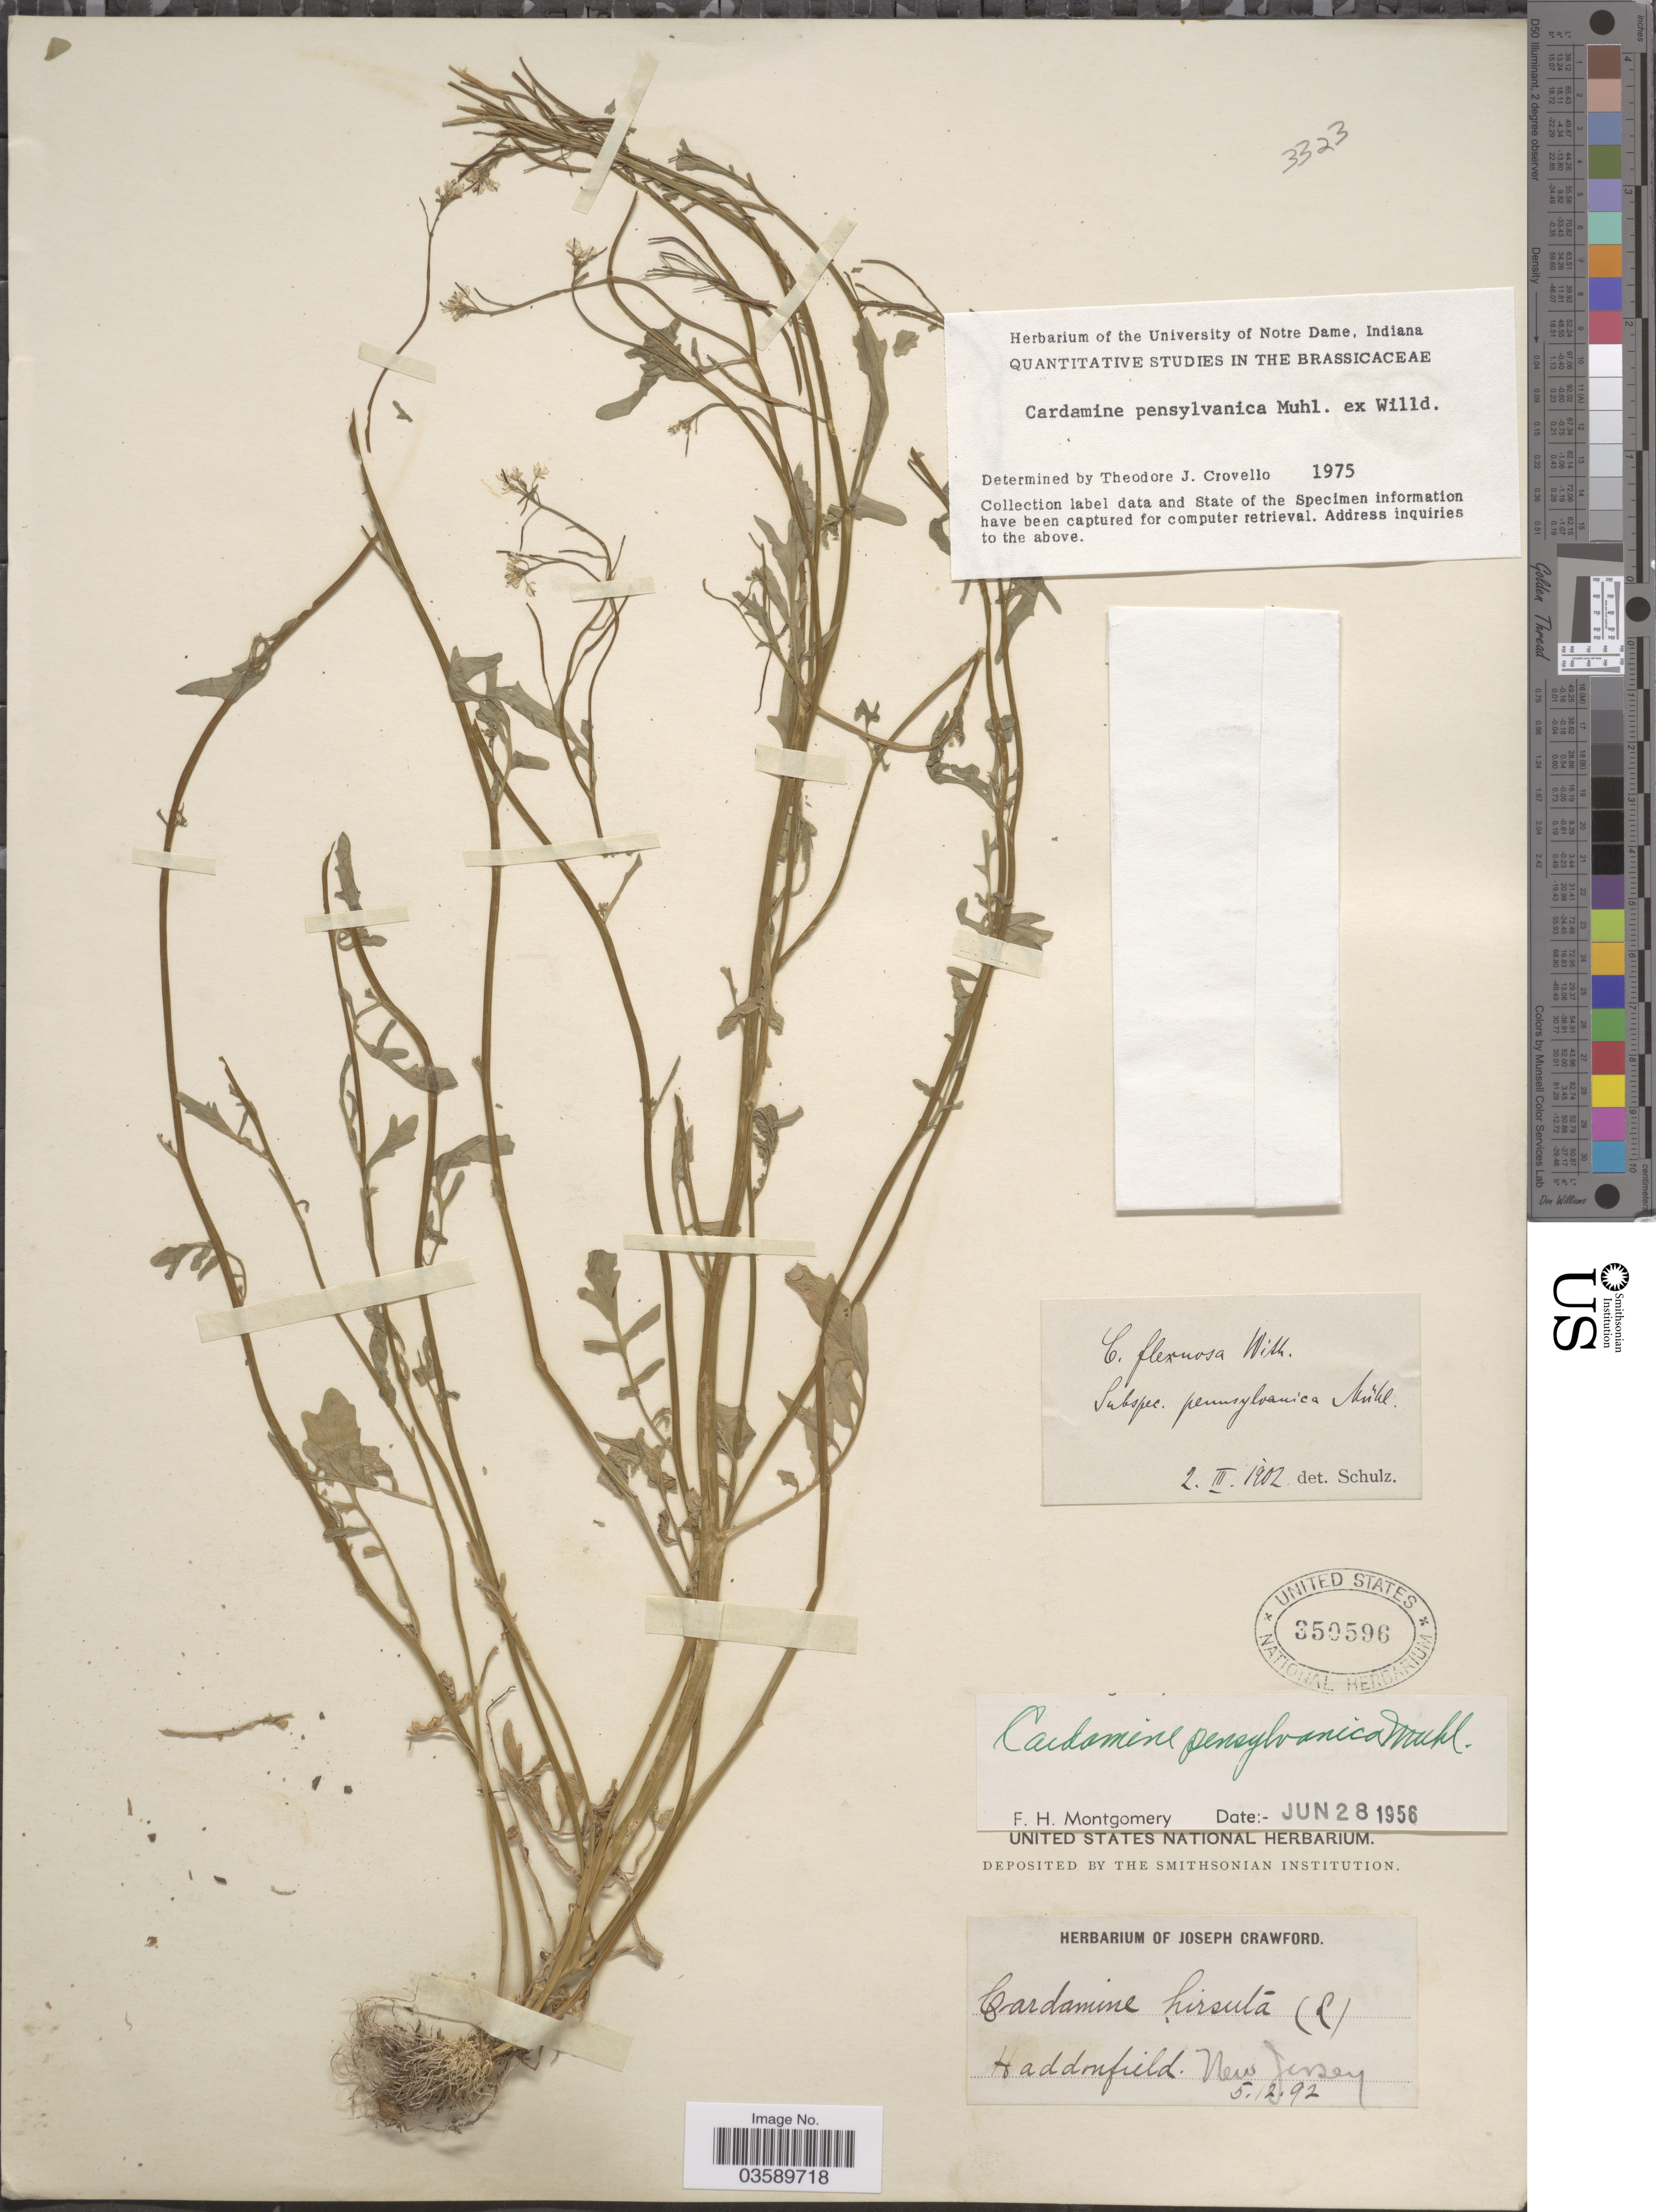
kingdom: Plantae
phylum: Tracheophyta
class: Magnoliopsida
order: Brassicales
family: Brassicaceae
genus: Cardamine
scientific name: Cardamine pensylvanica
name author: Muhl. ex Willd.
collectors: ex herb. Joseph Crawford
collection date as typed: Transcribed d/m/y: 12/5/92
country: United States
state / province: New Jersey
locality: Haddonfield.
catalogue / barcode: US 350596